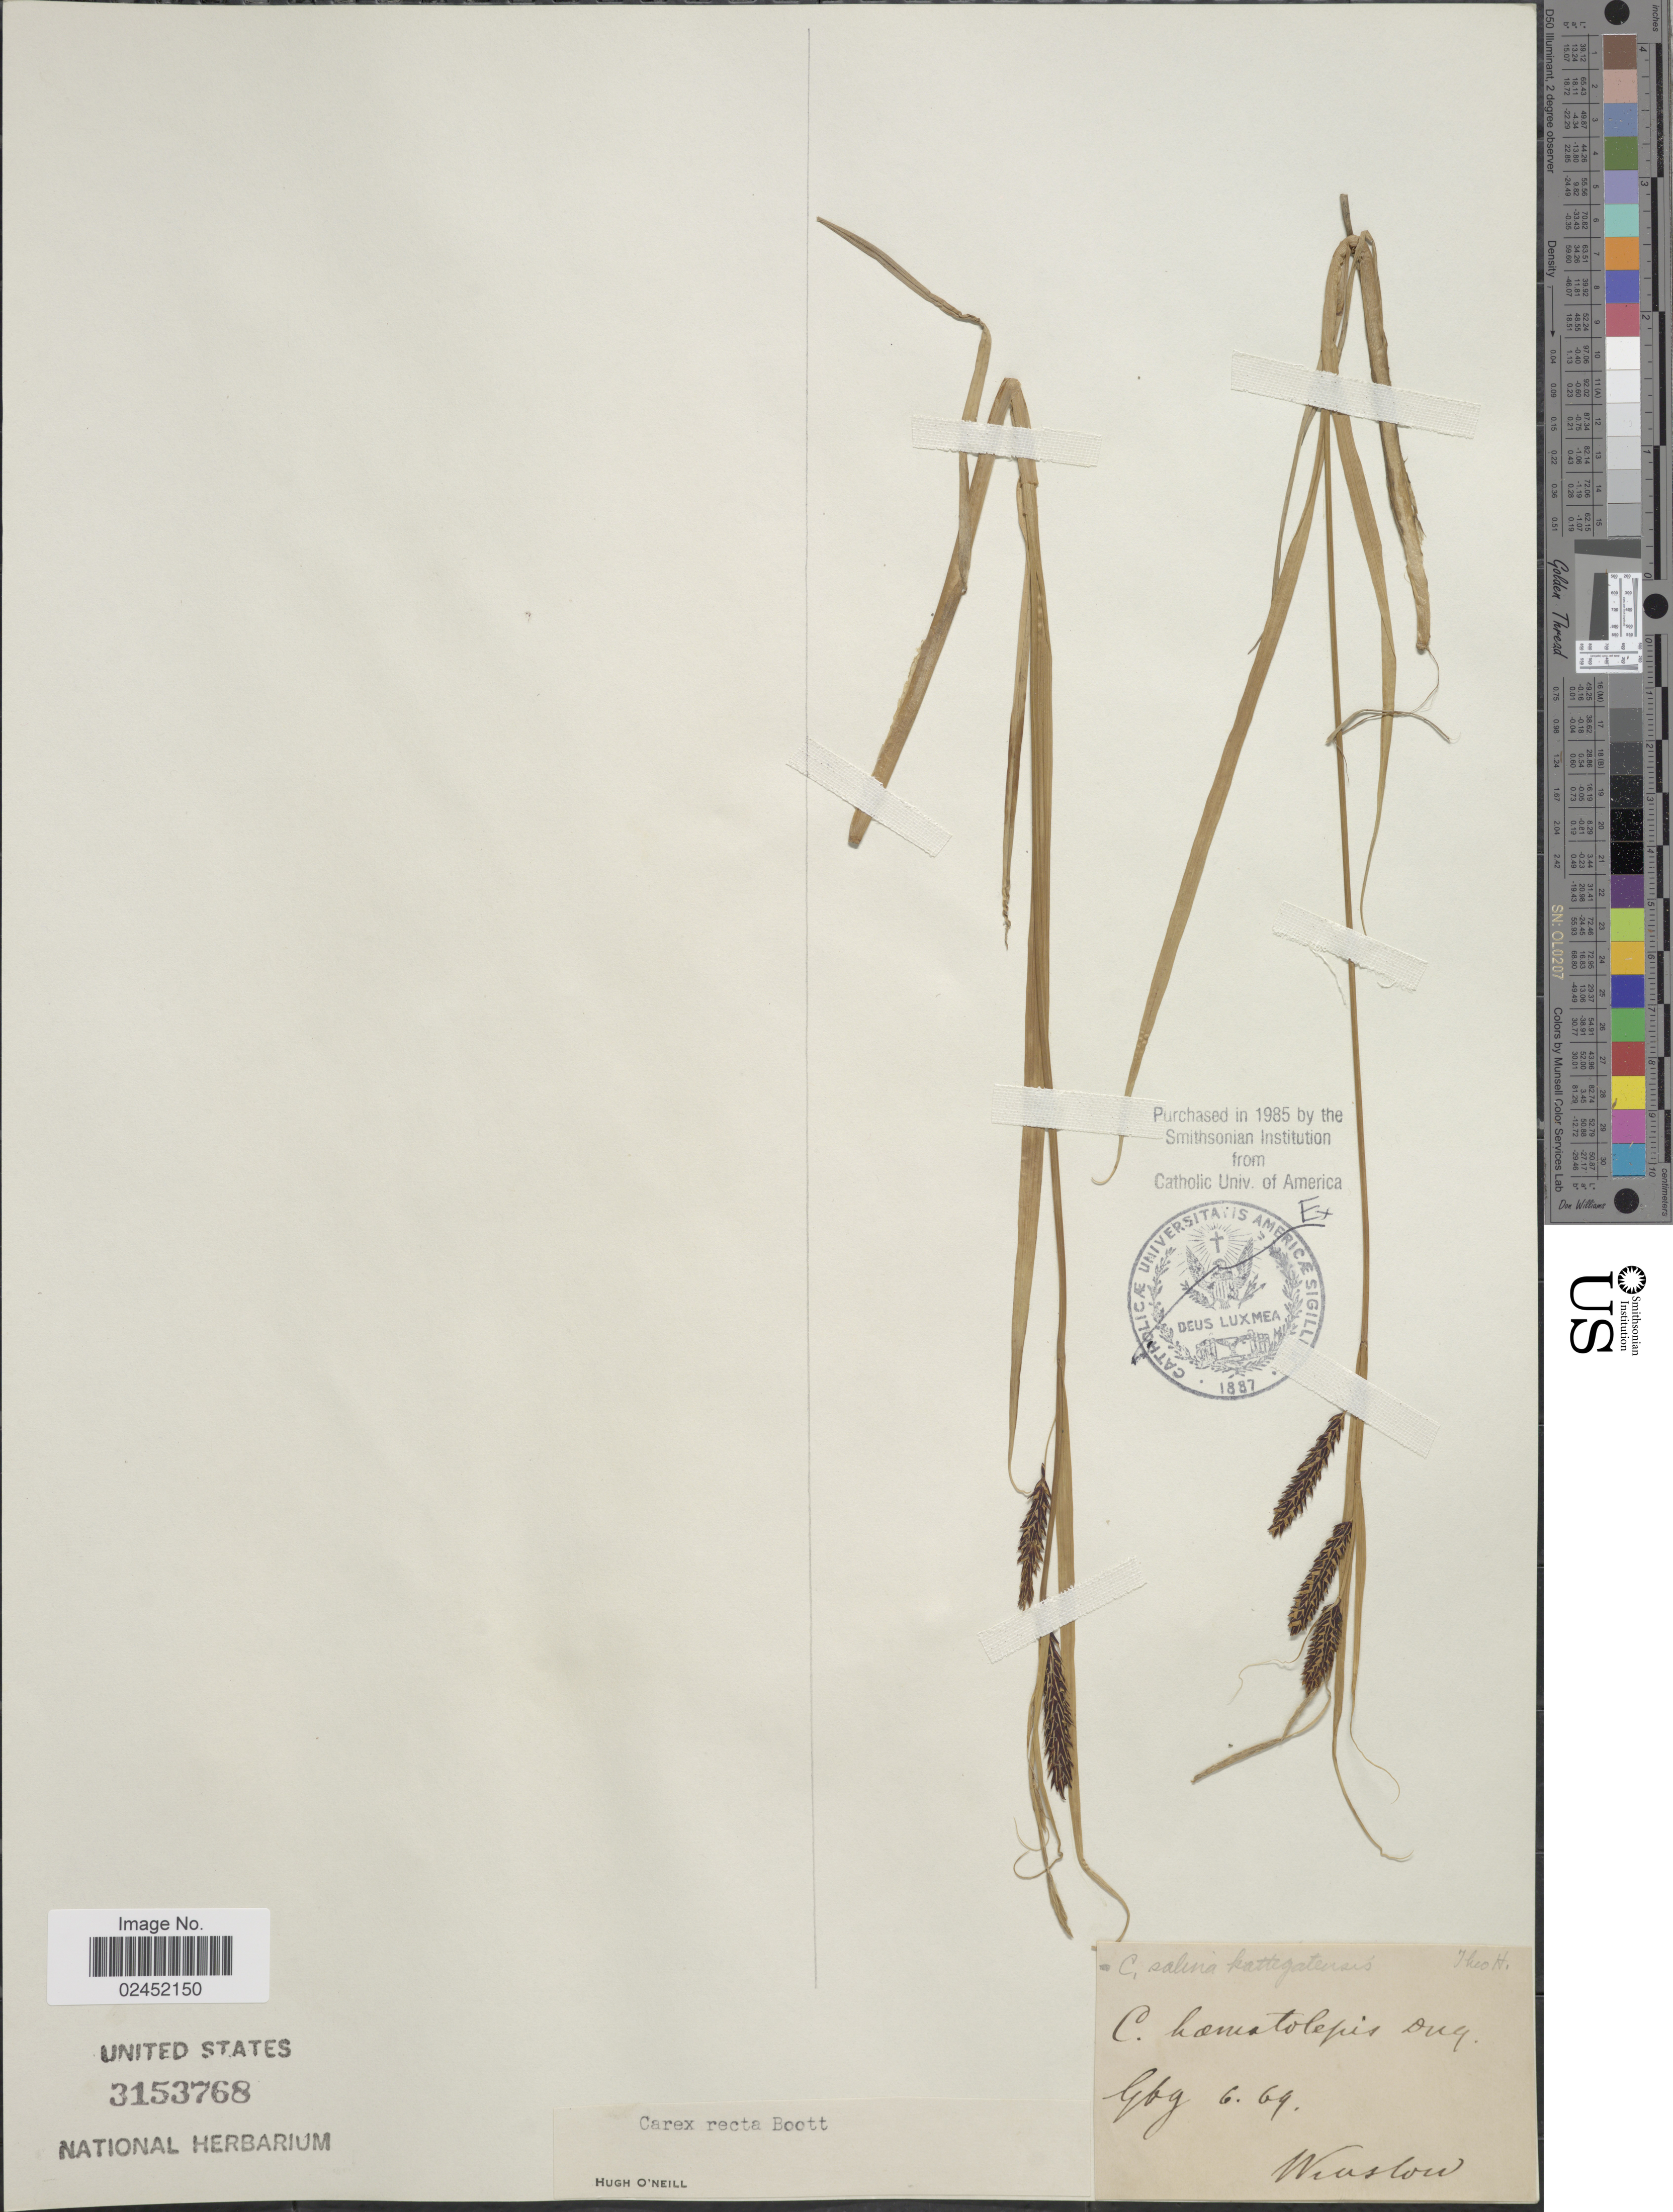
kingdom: Plantae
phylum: Tracheophyta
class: Liliopsida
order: Poales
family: Cyperaceae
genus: Carex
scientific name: Carex recta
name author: Boott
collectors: A. Winslow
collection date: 1869-06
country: Sweden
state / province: Västra Götaland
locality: Gbg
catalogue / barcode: US 3153768